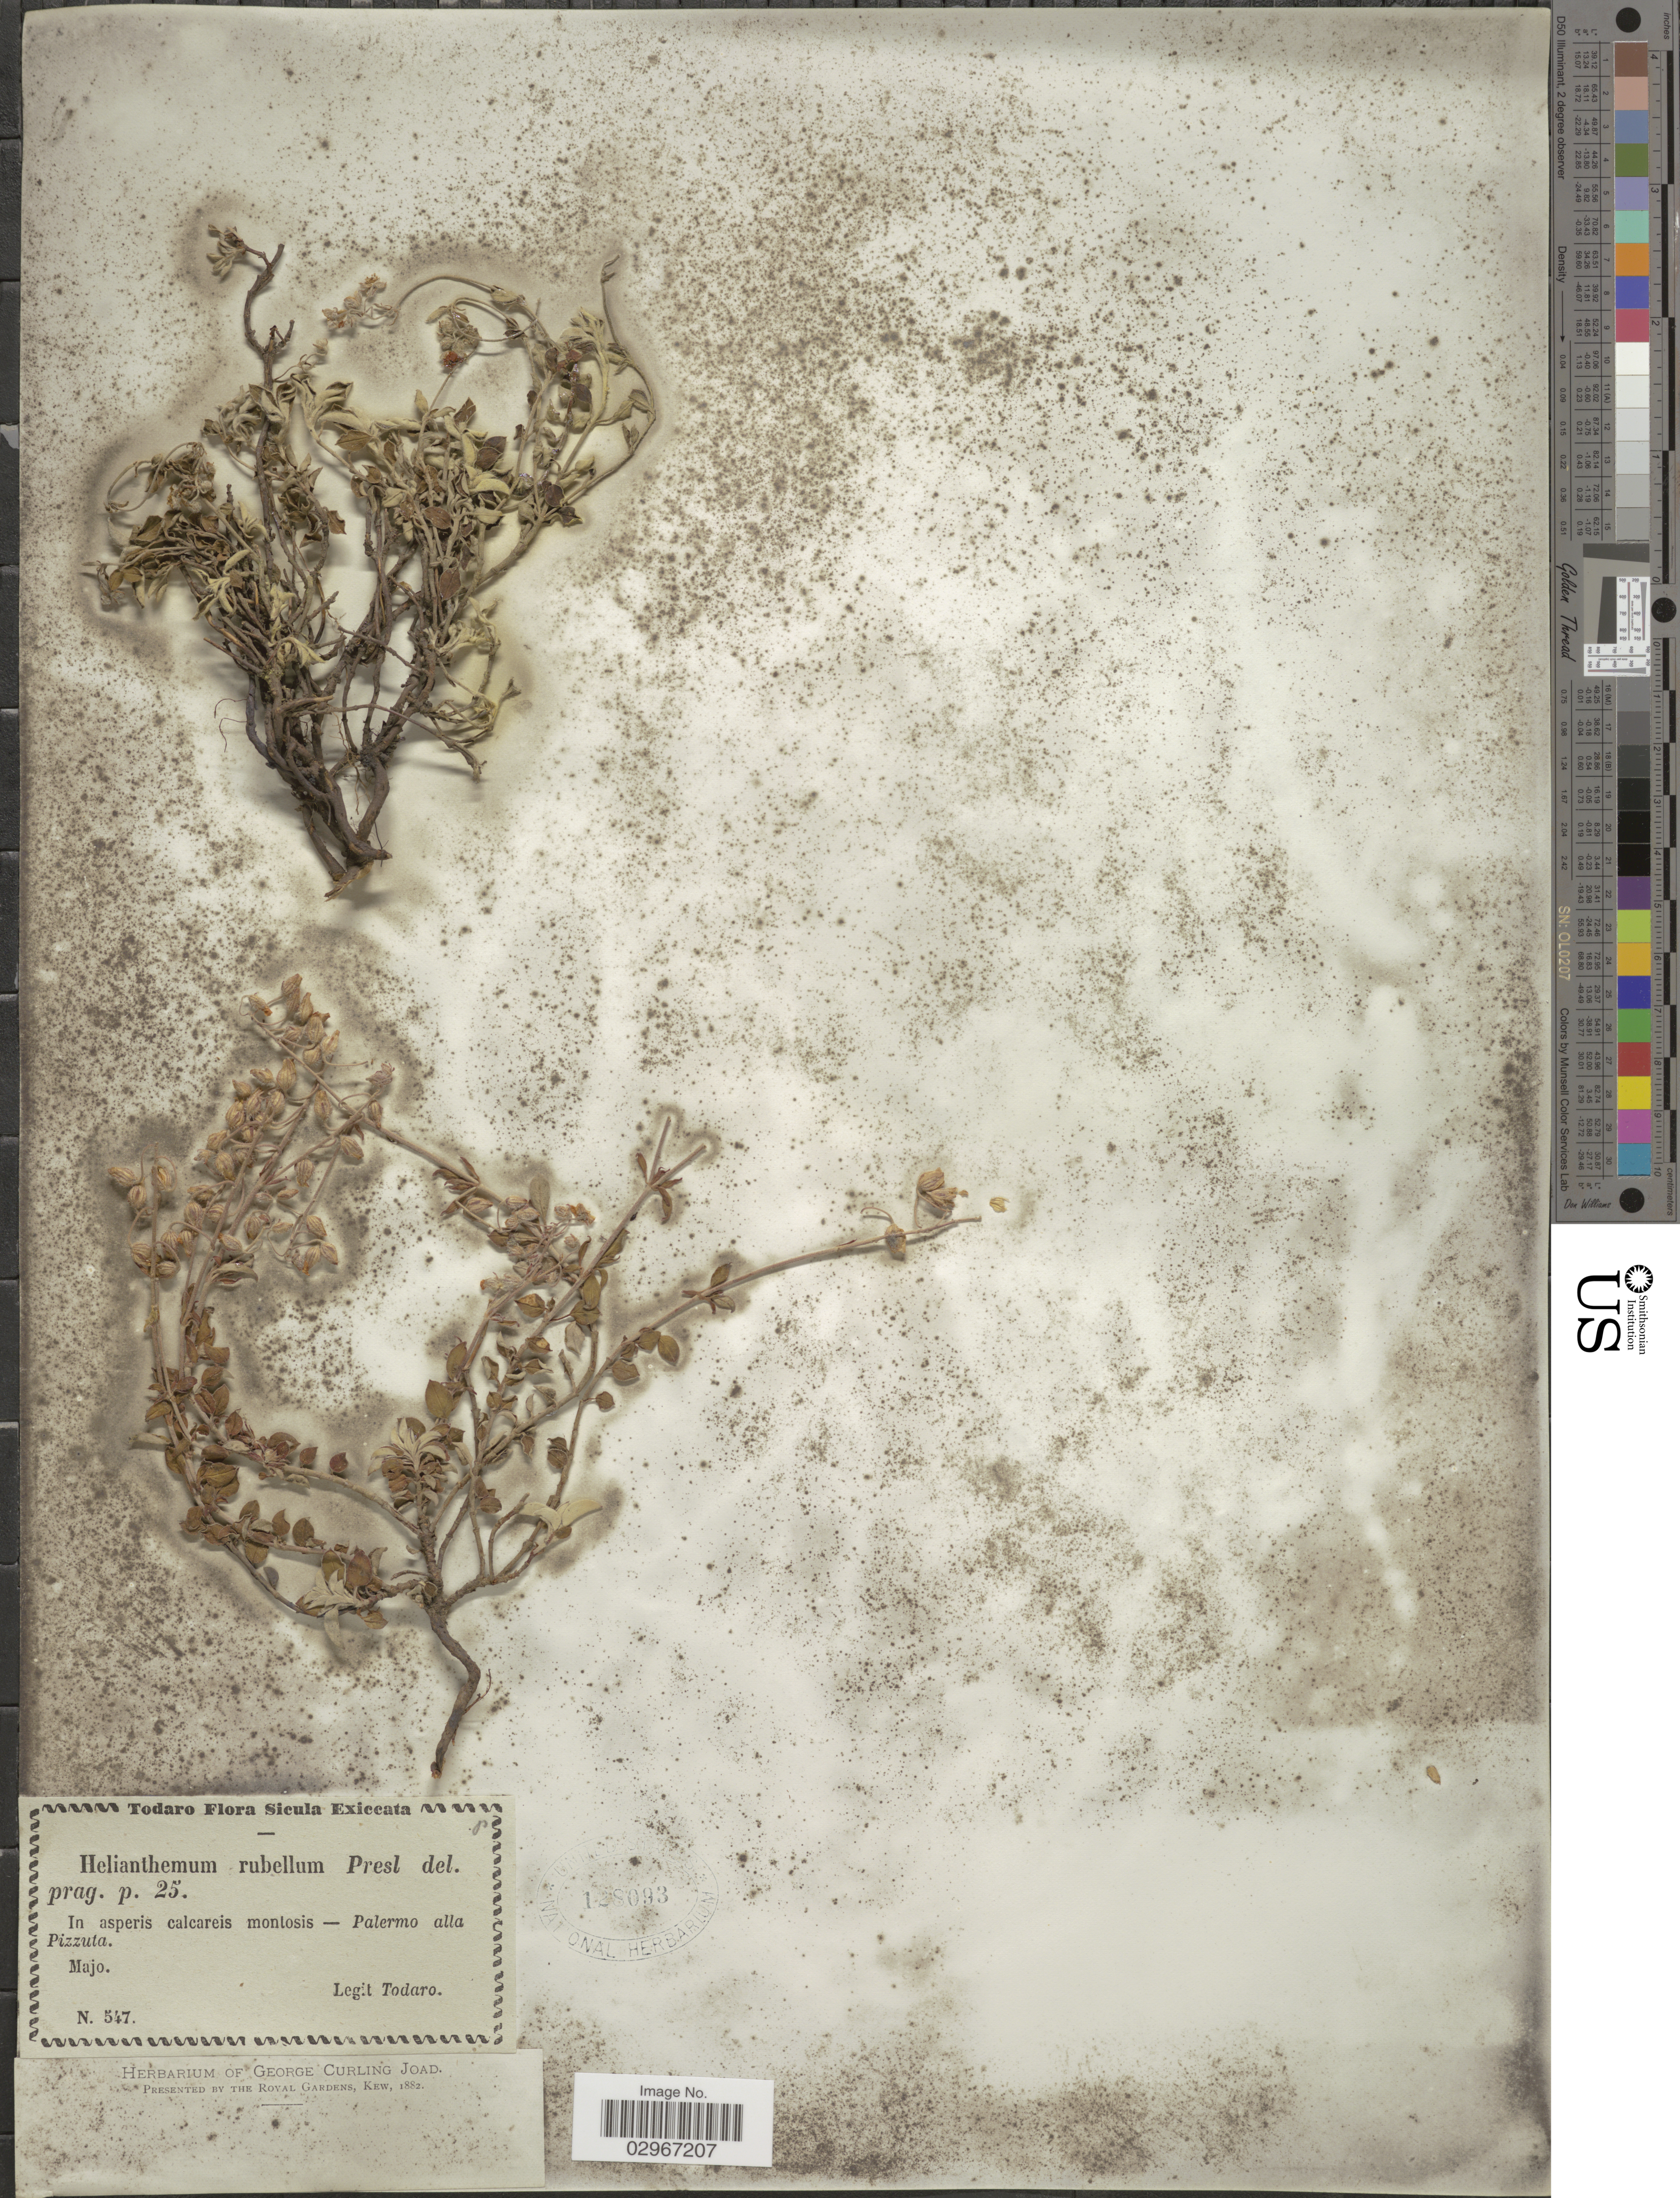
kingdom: Plantae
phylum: Tracheophyta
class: Magnoliopsida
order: Malvales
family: Cistaceae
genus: Helianthemum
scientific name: Helianthemum rubellum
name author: C. Presl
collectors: Todaro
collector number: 547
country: Italy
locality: Sicula, In asperis calcareis montosis - Palermo alla Pizzuta.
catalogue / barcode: US 128093